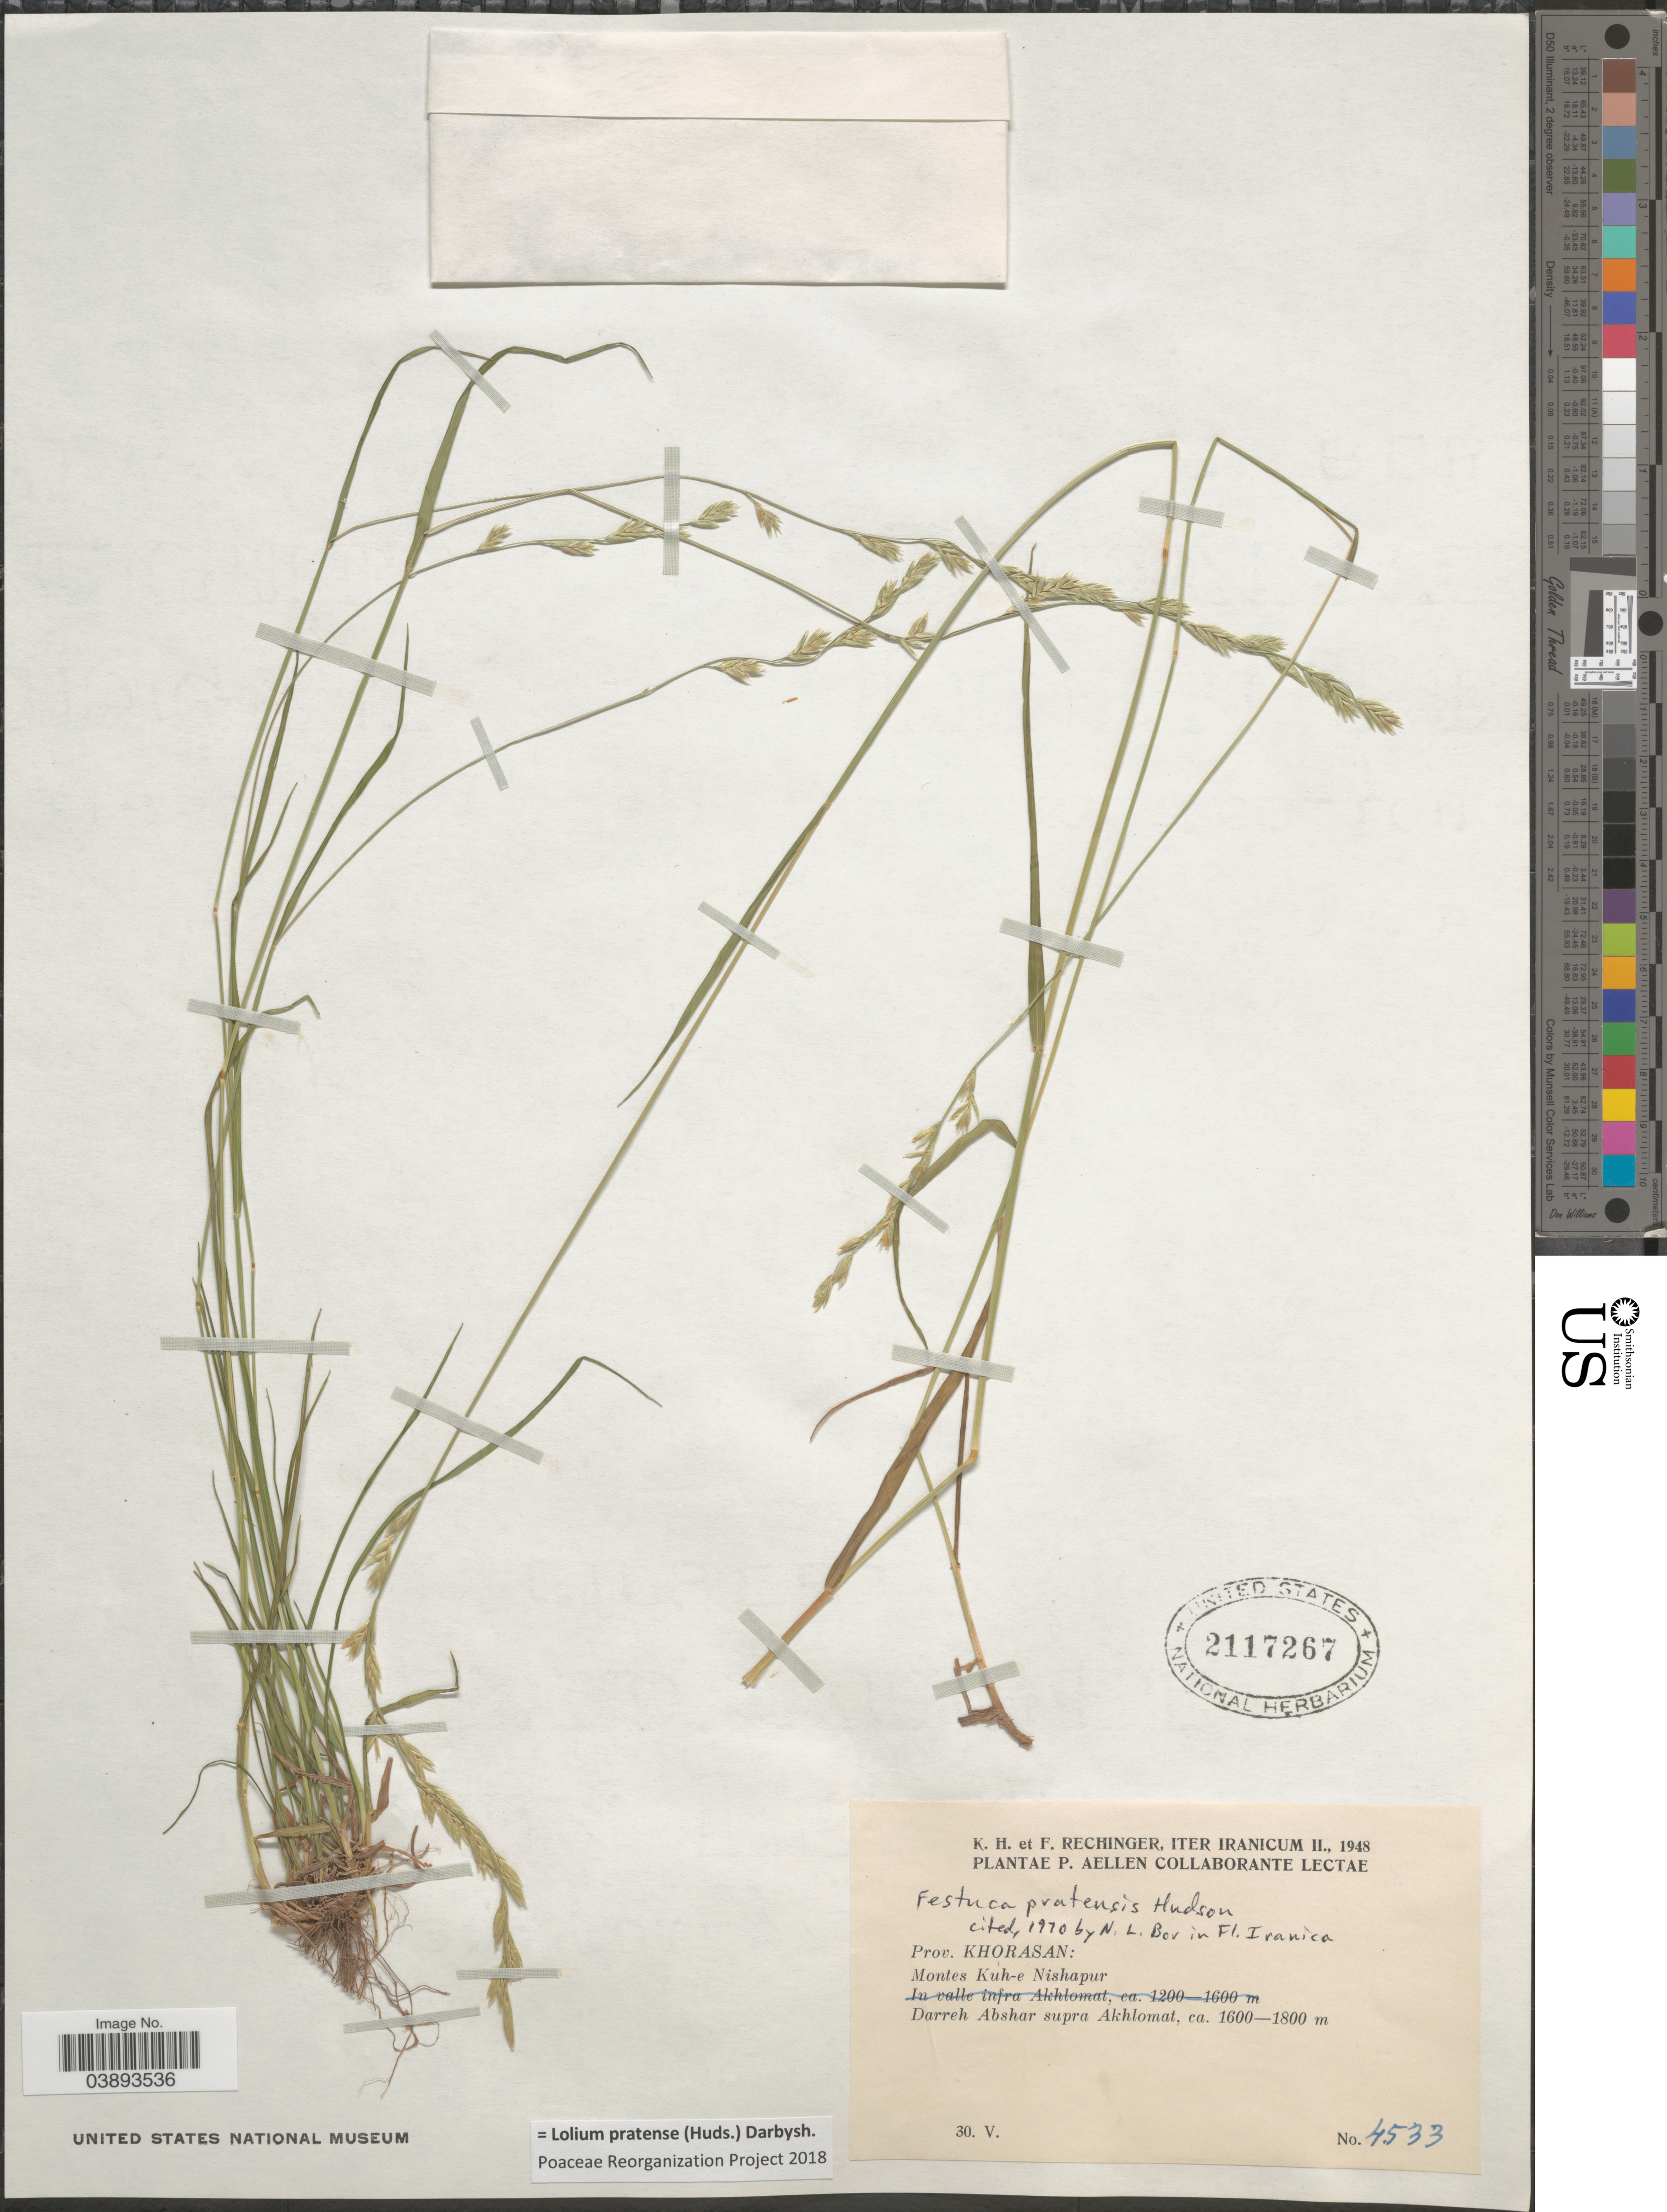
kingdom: Plantae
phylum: Tracheophyta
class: Liliopsida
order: Poales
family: Poaceae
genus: Lolium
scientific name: Lolium pratense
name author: (Huds.) Darbysh.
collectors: K. H. Rechinger & F. Rechinger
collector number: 4533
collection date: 1948-05-30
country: Iran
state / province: Khorasan [obsolete]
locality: Prov. Khorasan: Montes Kuh-e Nishapur. Darreh Abshar supra Akhlomat.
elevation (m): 1600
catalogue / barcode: US 2117267